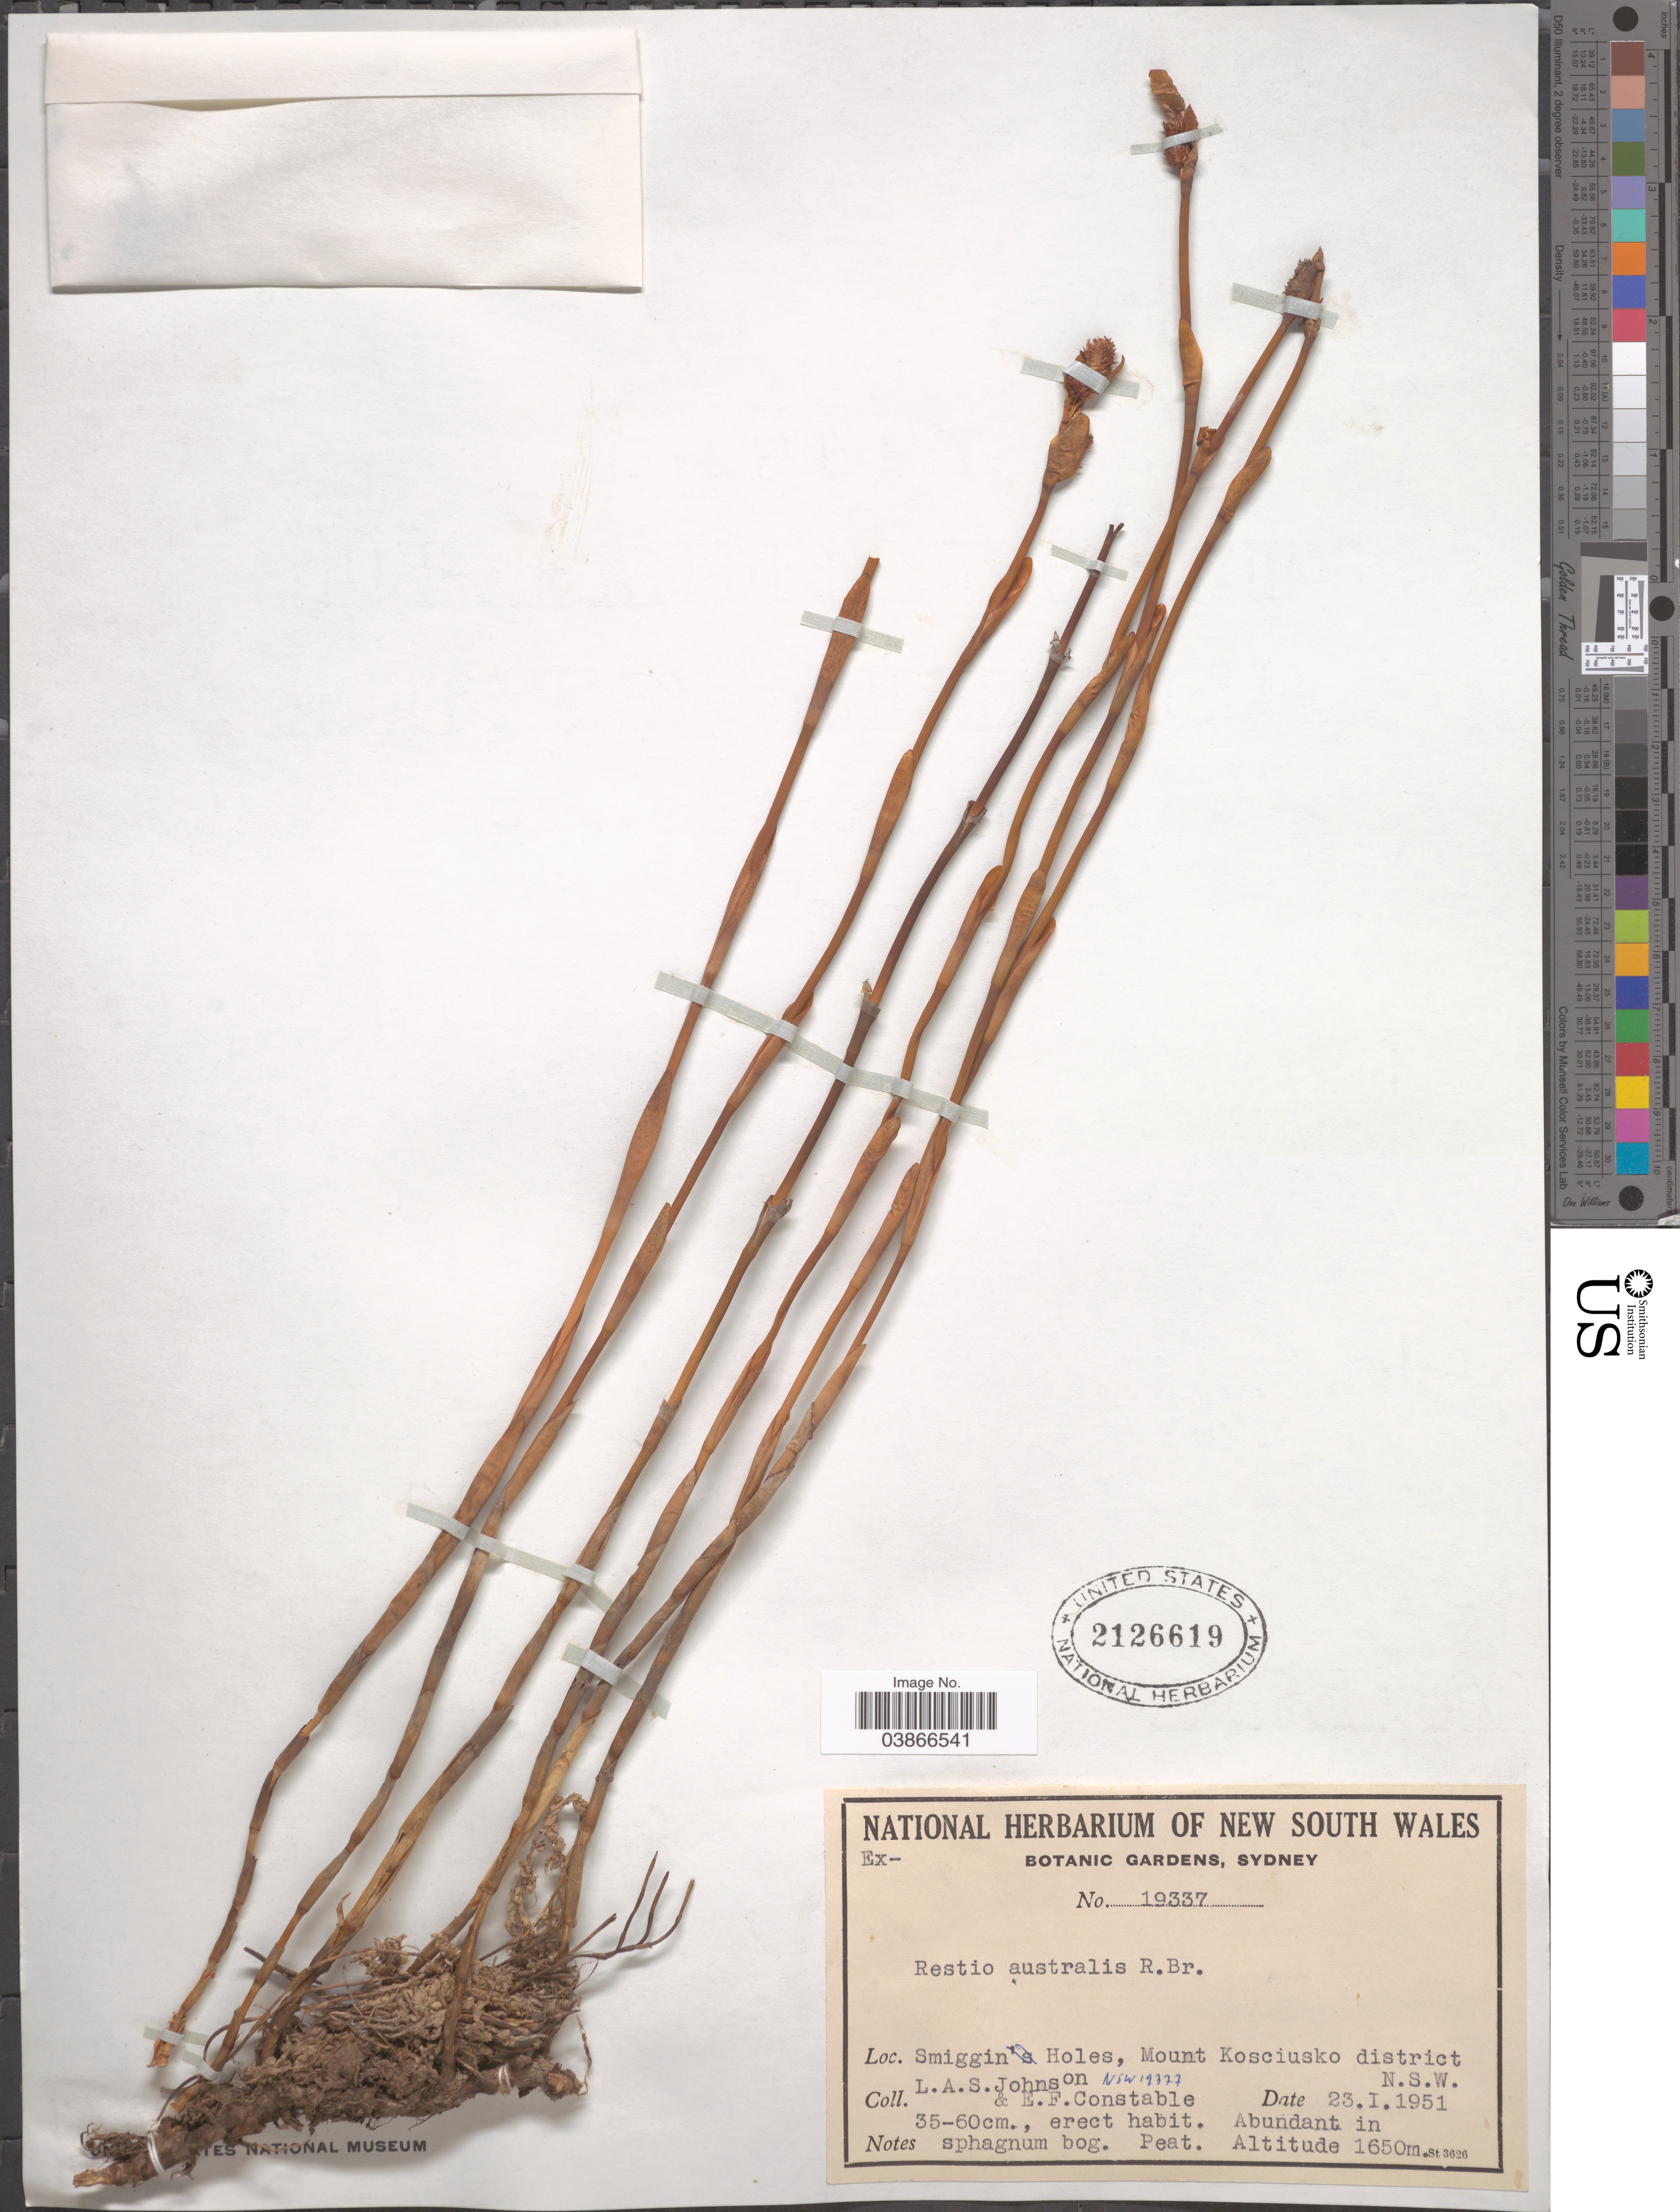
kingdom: Plantae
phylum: Tracheophyta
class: Liliopsida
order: Poales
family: Restionaceae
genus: Baloskion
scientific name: Baloskion australe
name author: (R. Br.) B.G. Briggs & L.A.S. Johnson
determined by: Strong, Mark T., (BOT), Smithsonian Institution - National Museum of Natural History (UNITED STATES)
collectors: L. A. S. Johnson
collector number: NSW 19337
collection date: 1951-01-23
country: Australia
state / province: New South Wales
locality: Smiggin's Holes, Mount Kosciusko district.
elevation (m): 1650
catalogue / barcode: US 2126619